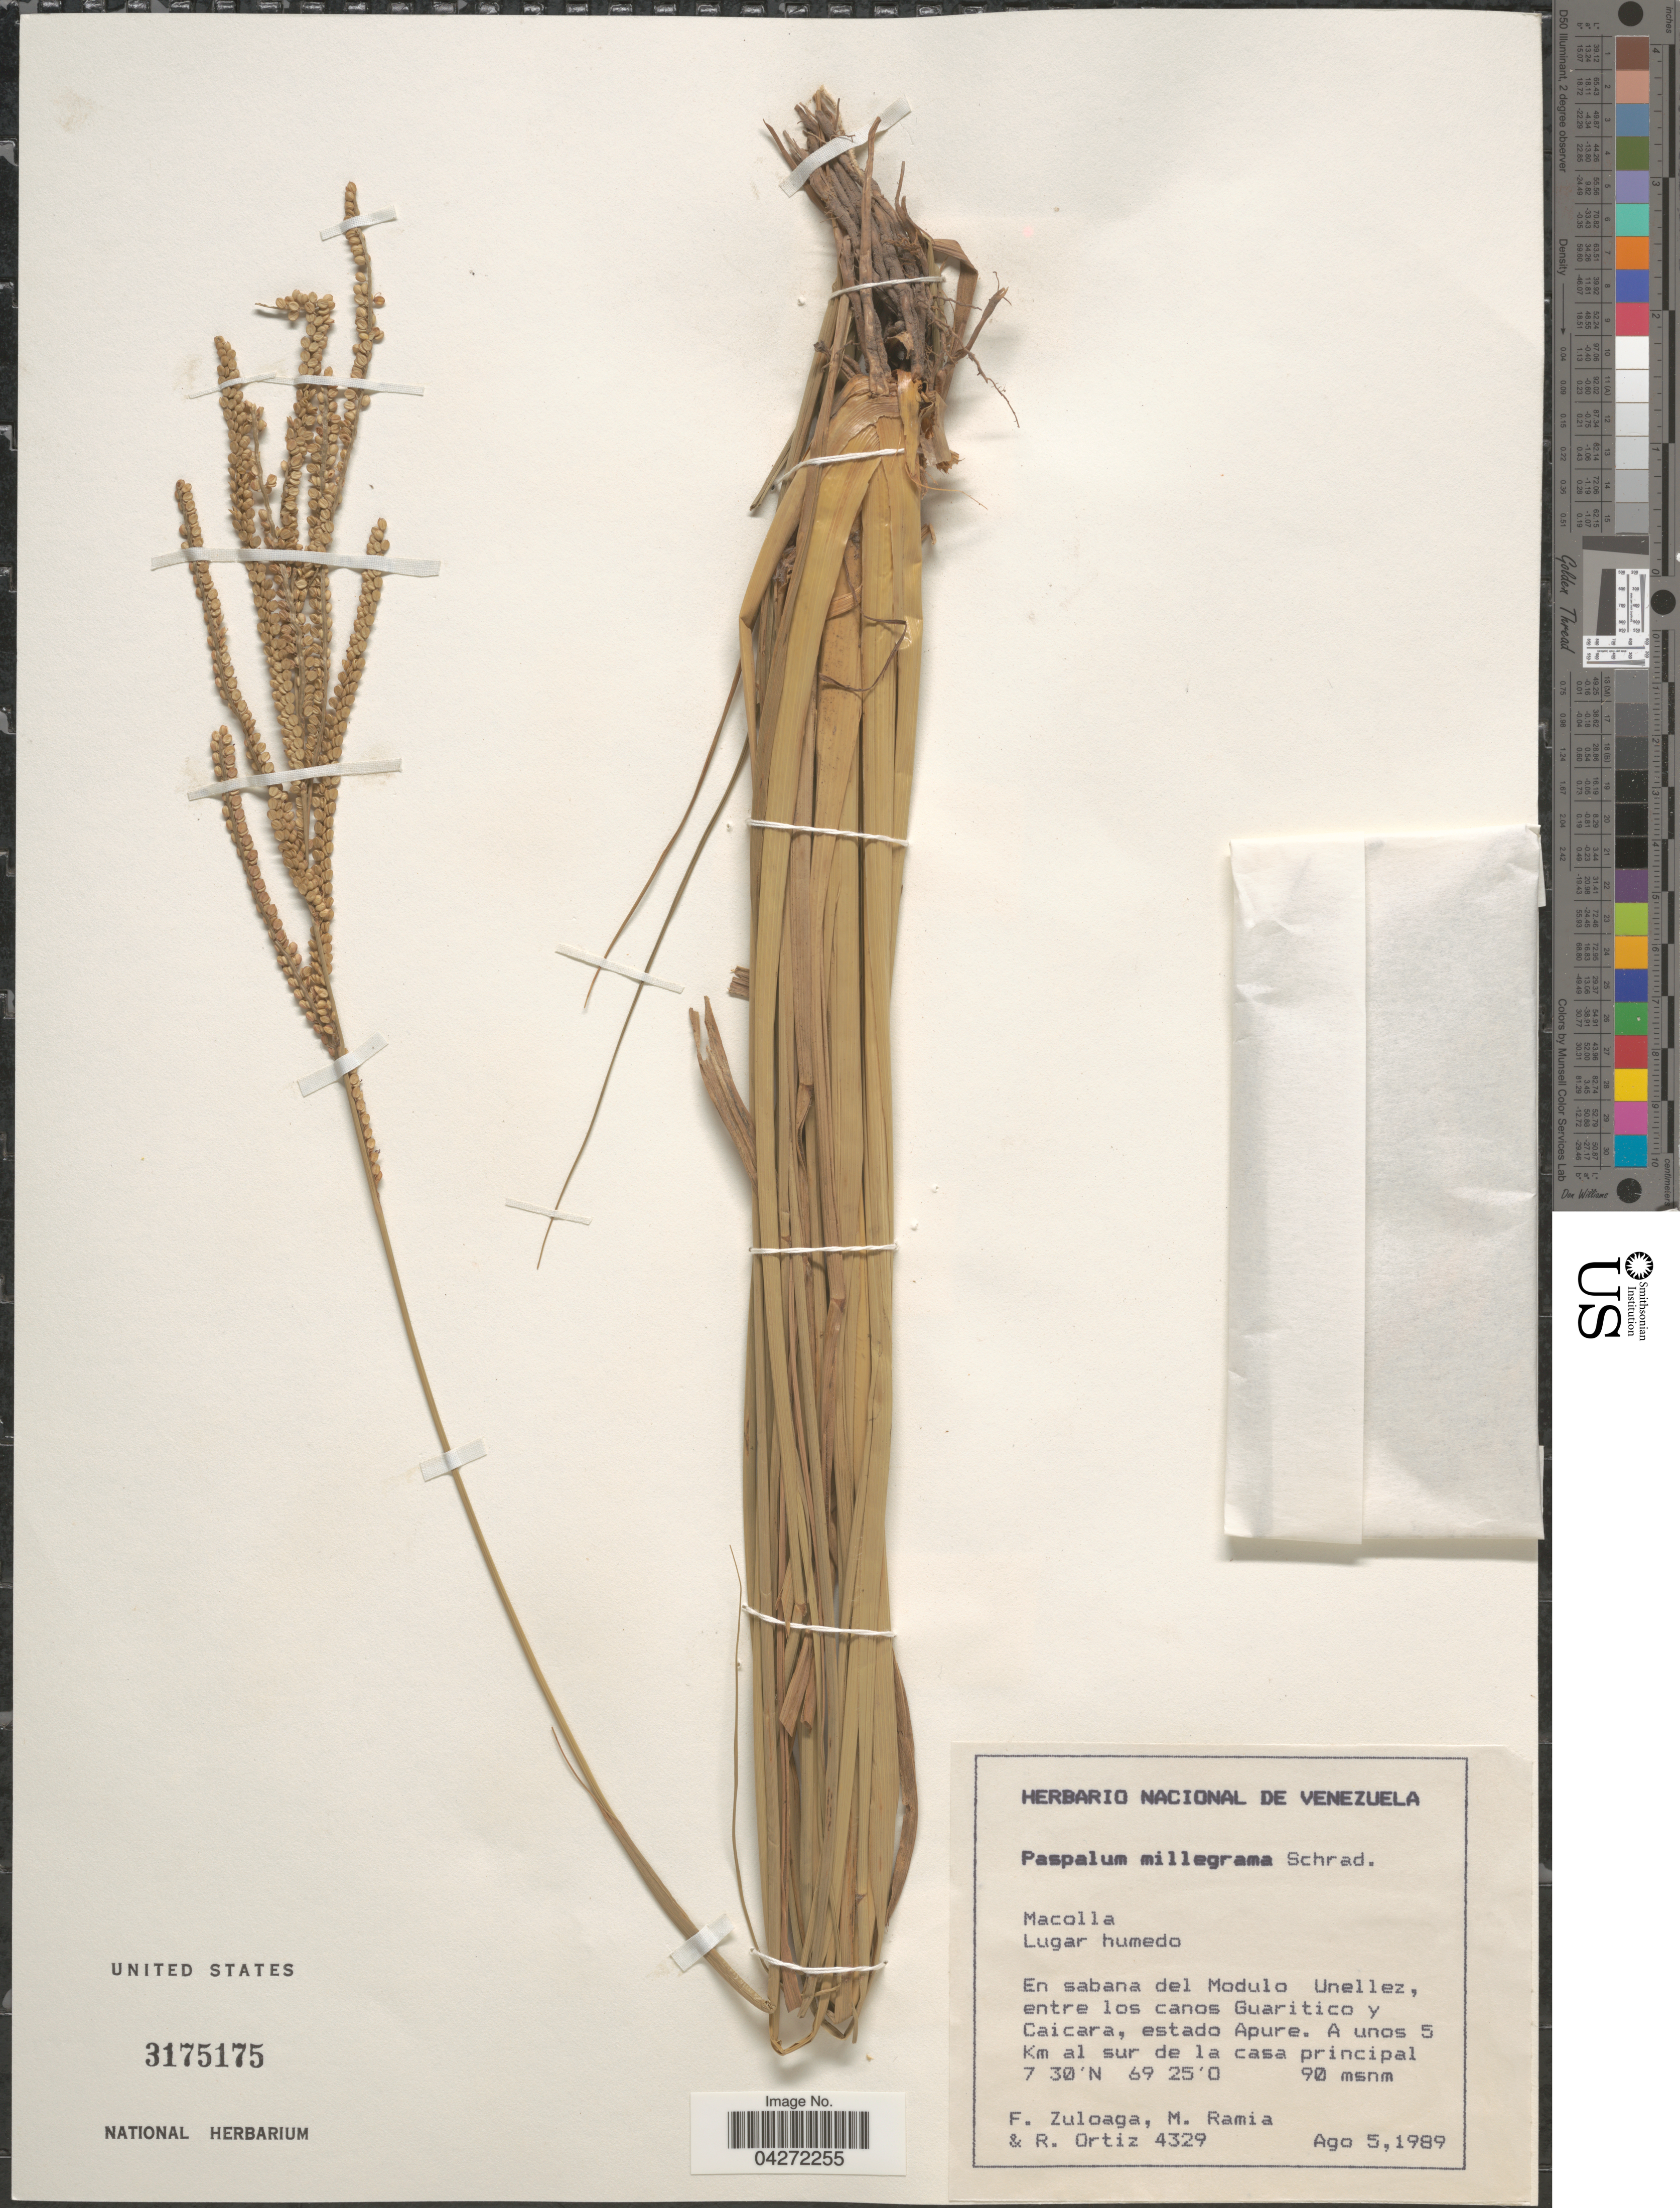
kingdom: Plantae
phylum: Tracheophyta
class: Liliopsida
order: Poales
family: Poaceae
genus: Paspalum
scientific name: Paspalum millegrana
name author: Schrad.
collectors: F. Zuloaga, M. Ramia & R. Ortiz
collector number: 4329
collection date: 1989-08-05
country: Venezuela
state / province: Apure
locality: En sabana del Modulo Unellez, entre los canos Guaritico y Caicara. A unos 5 Km al sur de la casa principal.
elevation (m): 90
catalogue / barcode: US 3175175